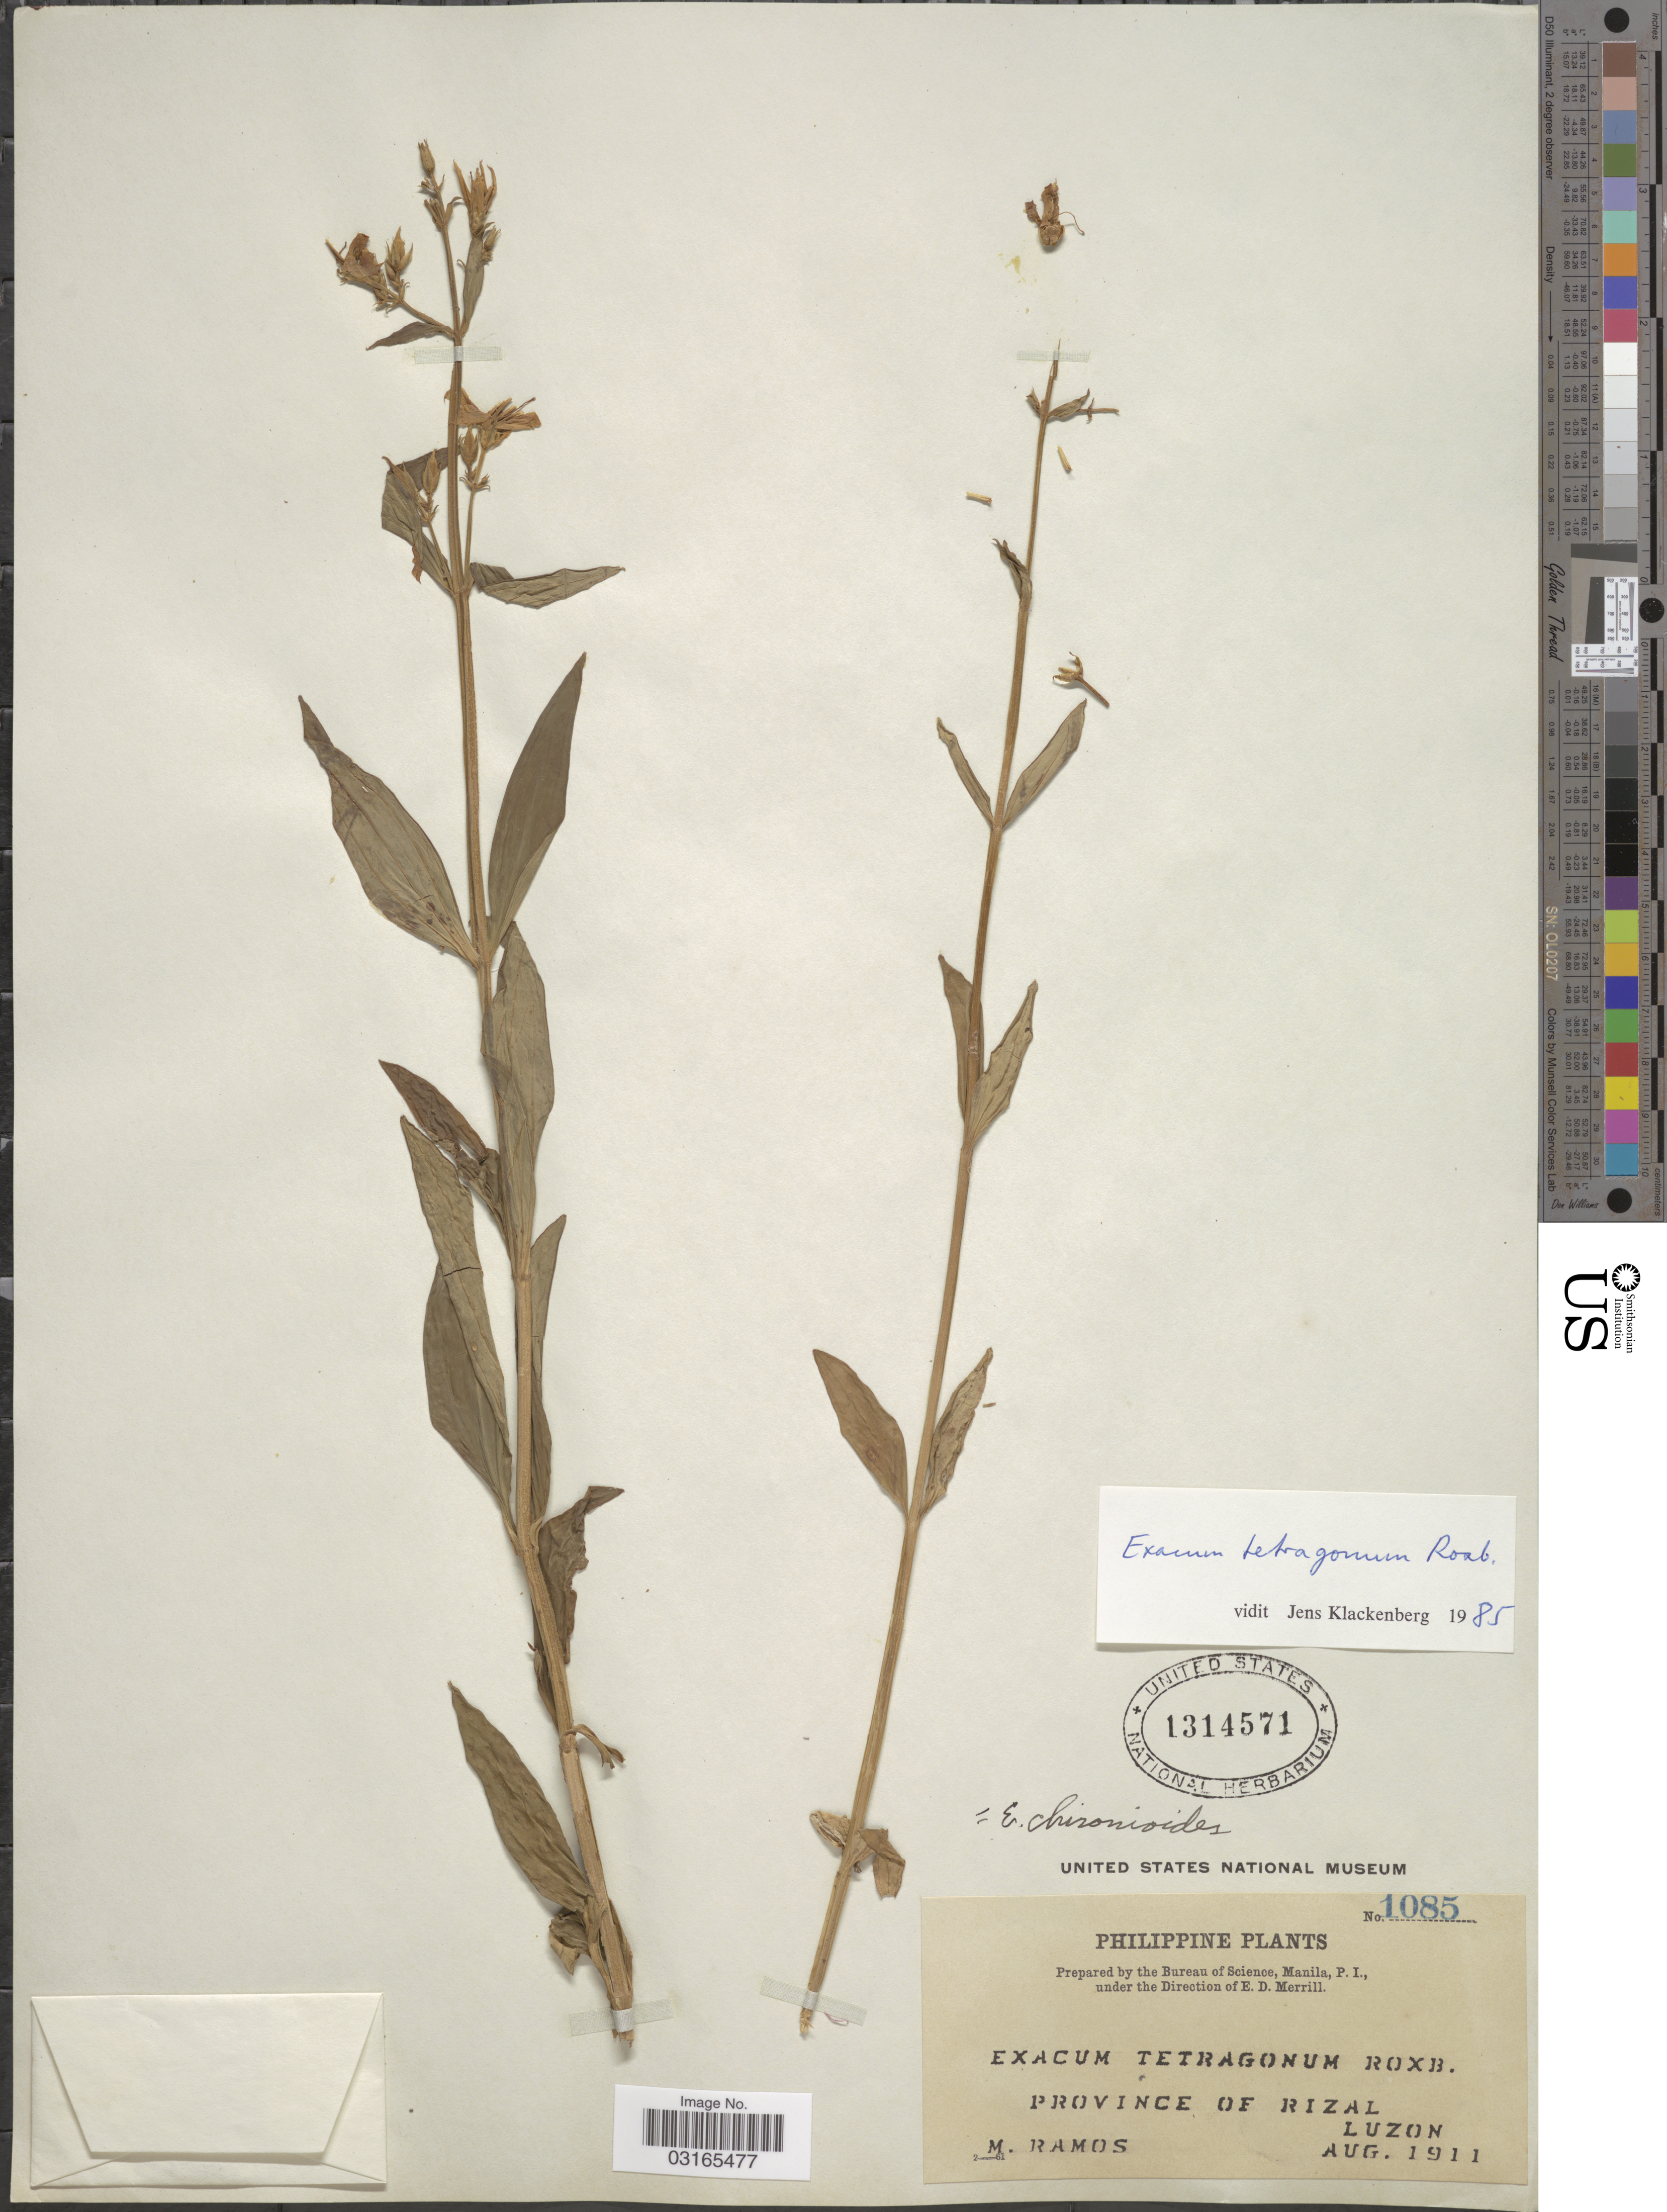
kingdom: Plantae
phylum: Tracheophyta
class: Magnoliopsida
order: Gentianales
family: Gentianaceae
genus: Exacum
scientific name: Exacum tetragonum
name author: Roxb.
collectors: M. Ramos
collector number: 1085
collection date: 1911-08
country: Philippines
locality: Province of Rizal. Luzon.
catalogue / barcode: US 1314571